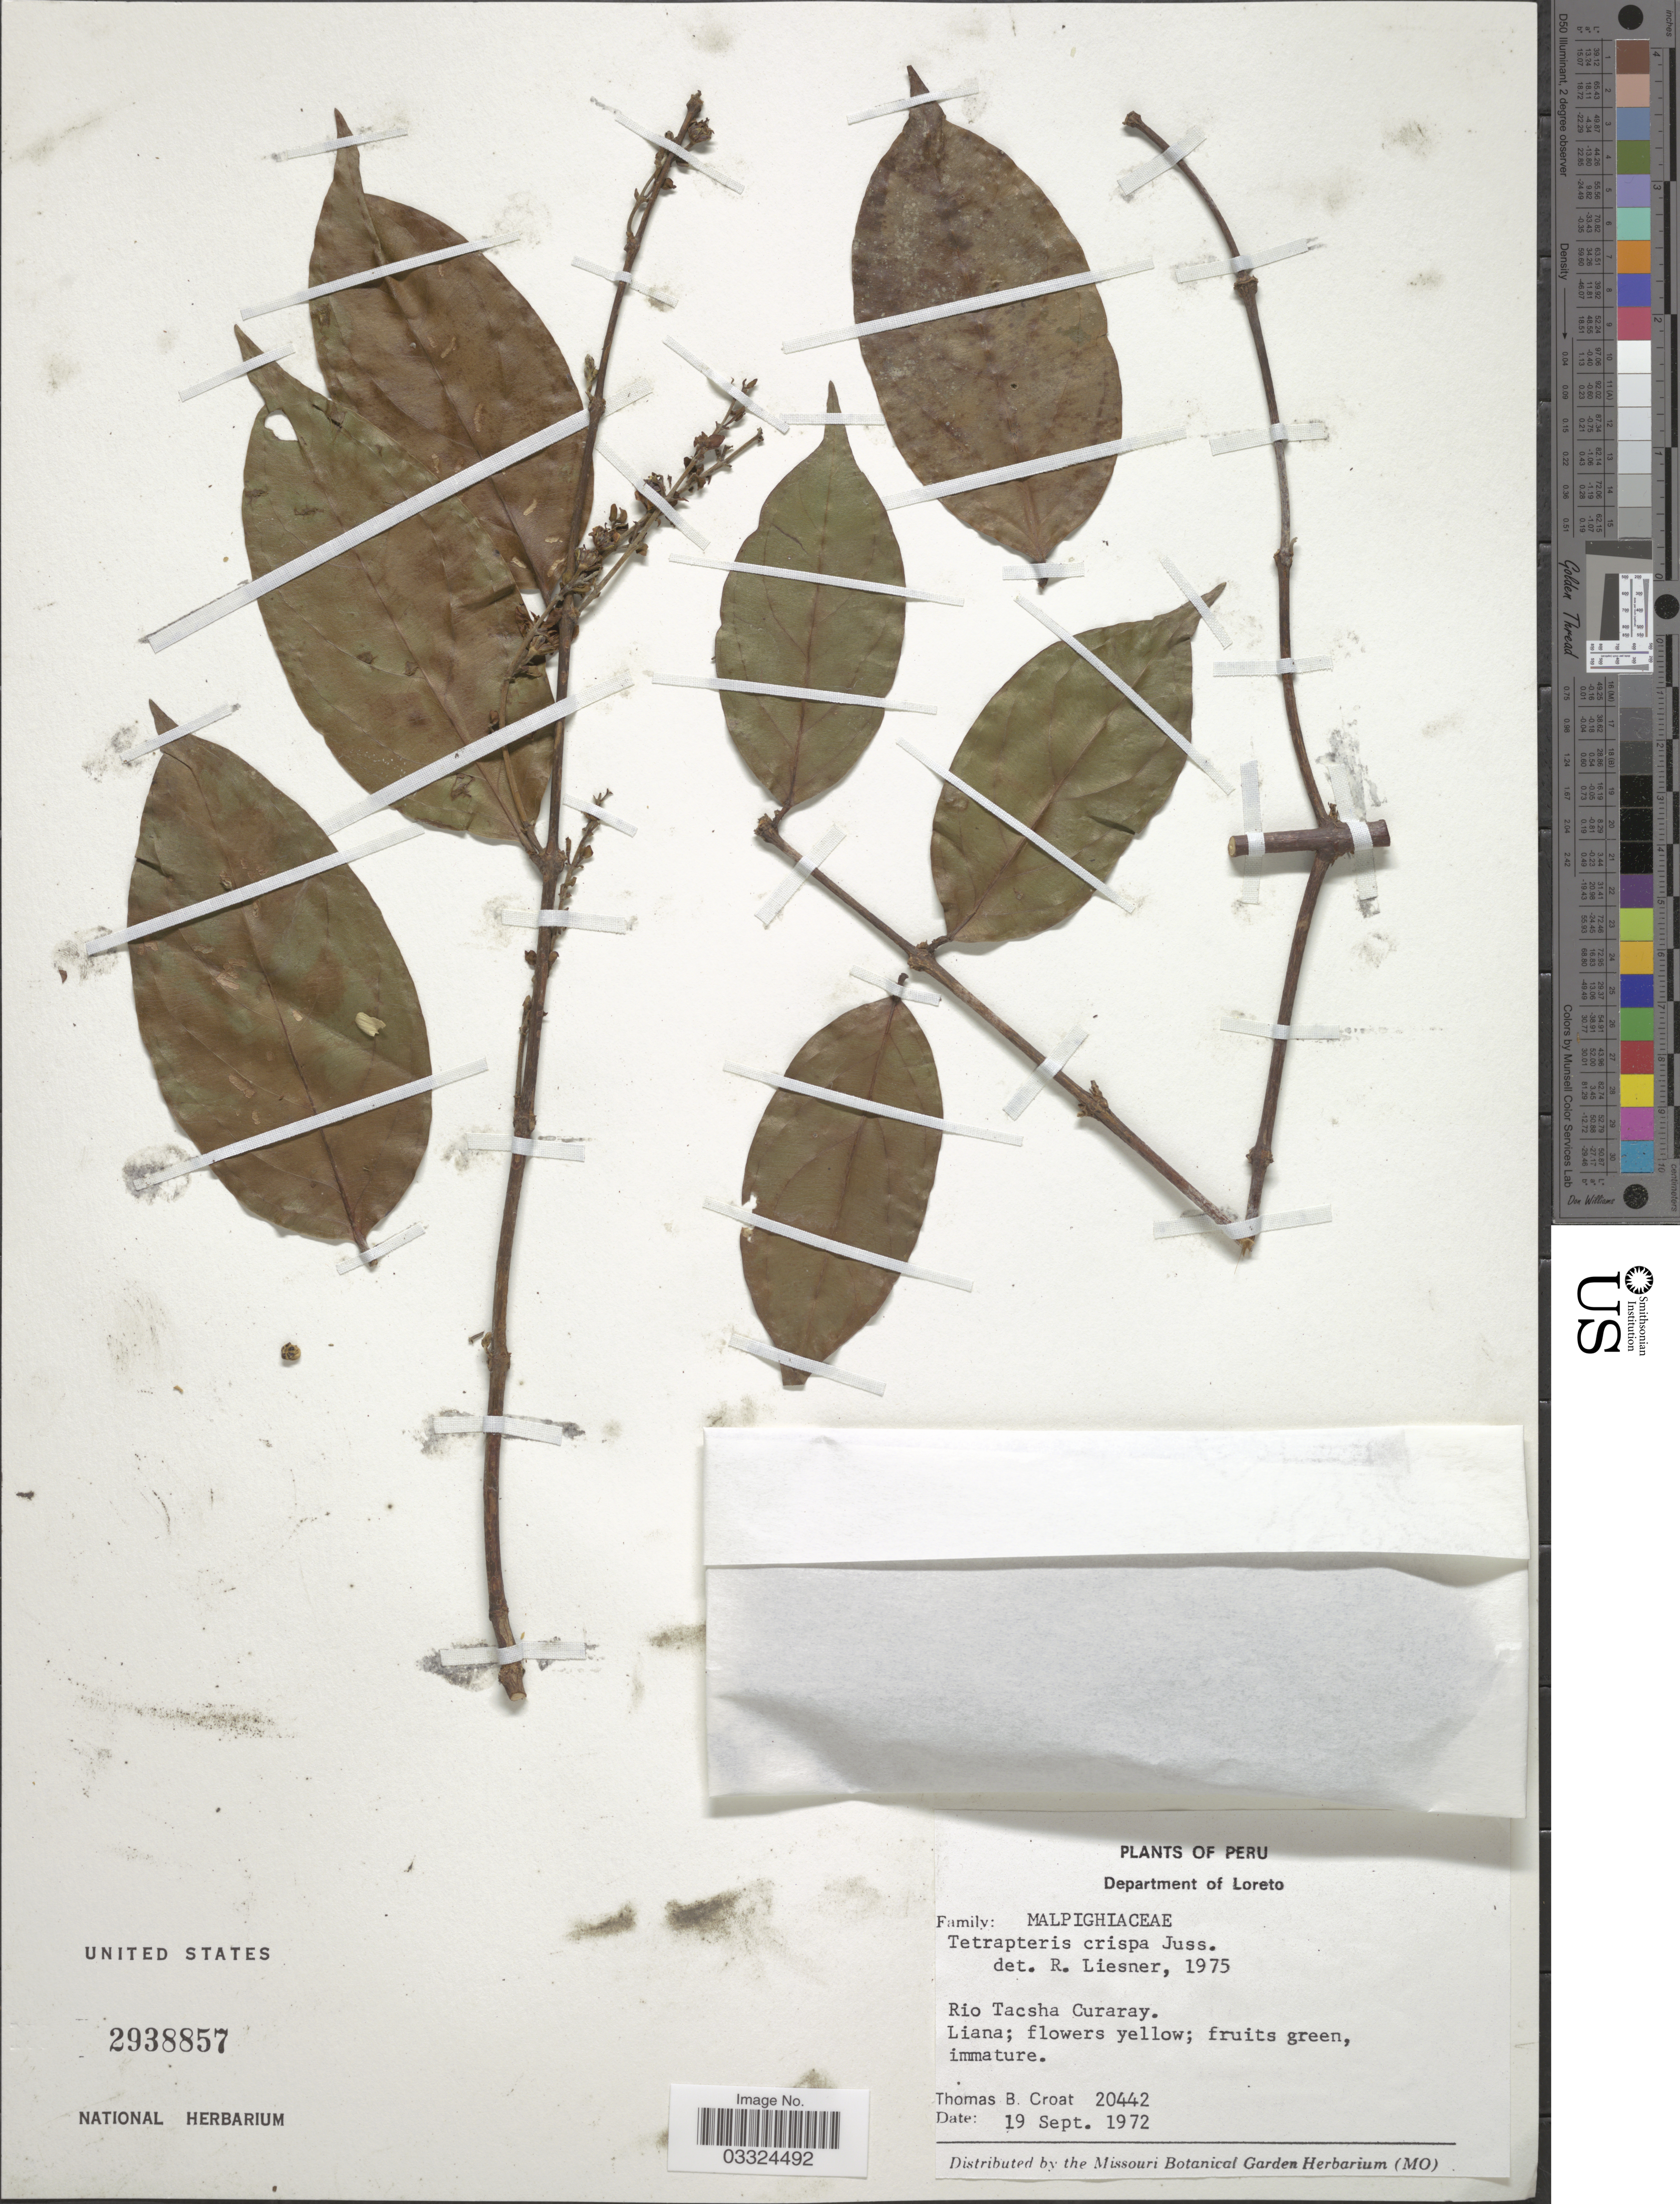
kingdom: Plantae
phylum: Tracheophyta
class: Magnoliopsida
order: Malpighiales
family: Malpighiaceae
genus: Tetrapterys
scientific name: Tetrapterys crispa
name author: A. Juss.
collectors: T. B. Croat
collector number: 20442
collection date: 1972-09-19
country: Peru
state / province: Loreto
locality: Department of Loreto. Rio Tacsha Curaray.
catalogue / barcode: US 2938857